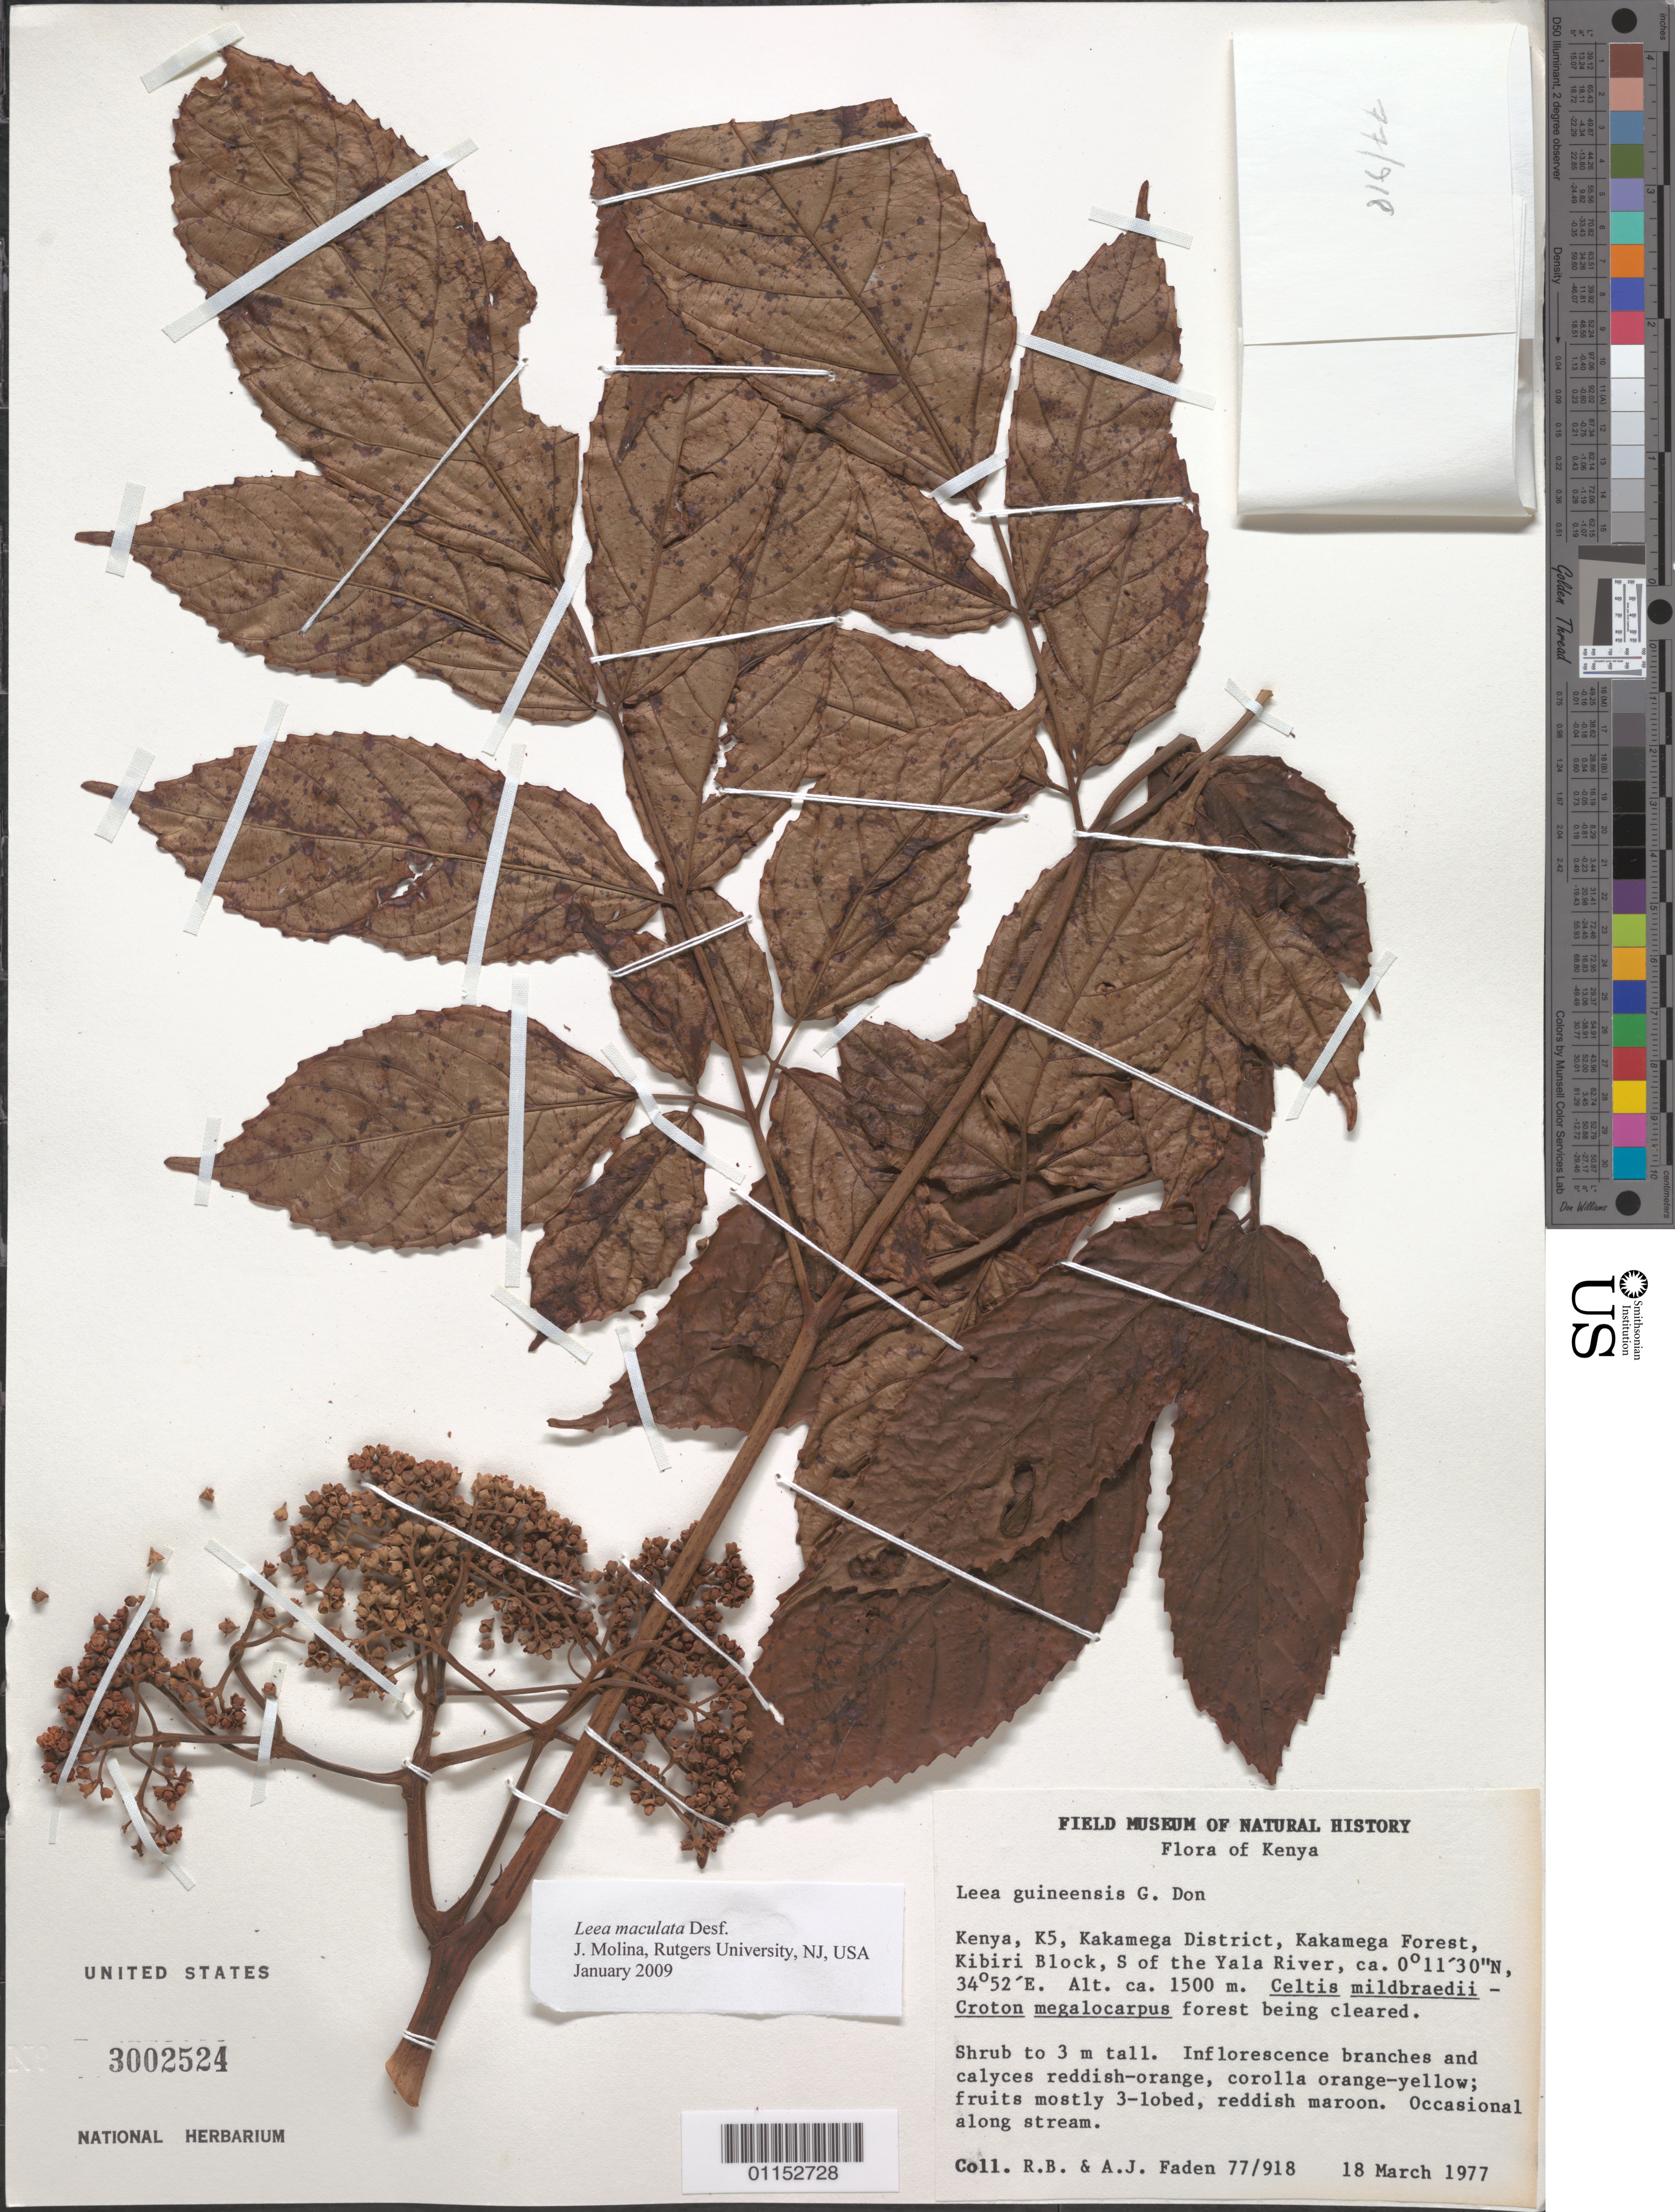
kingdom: Plantae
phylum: Tracheophyta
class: Magnoliopsida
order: Vitales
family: Vitaceae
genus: Leea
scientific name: Leea maculata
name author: Desf.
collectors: R. B. Faden & A. J. Faden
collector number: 77/918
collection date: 1977-03-18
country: Kenya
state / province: Kakamega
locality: Kakamega Forest, Kibiri Block, S of the Yala River.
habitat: Forest. Shrub.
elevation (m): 1500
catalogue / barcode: US 3002524